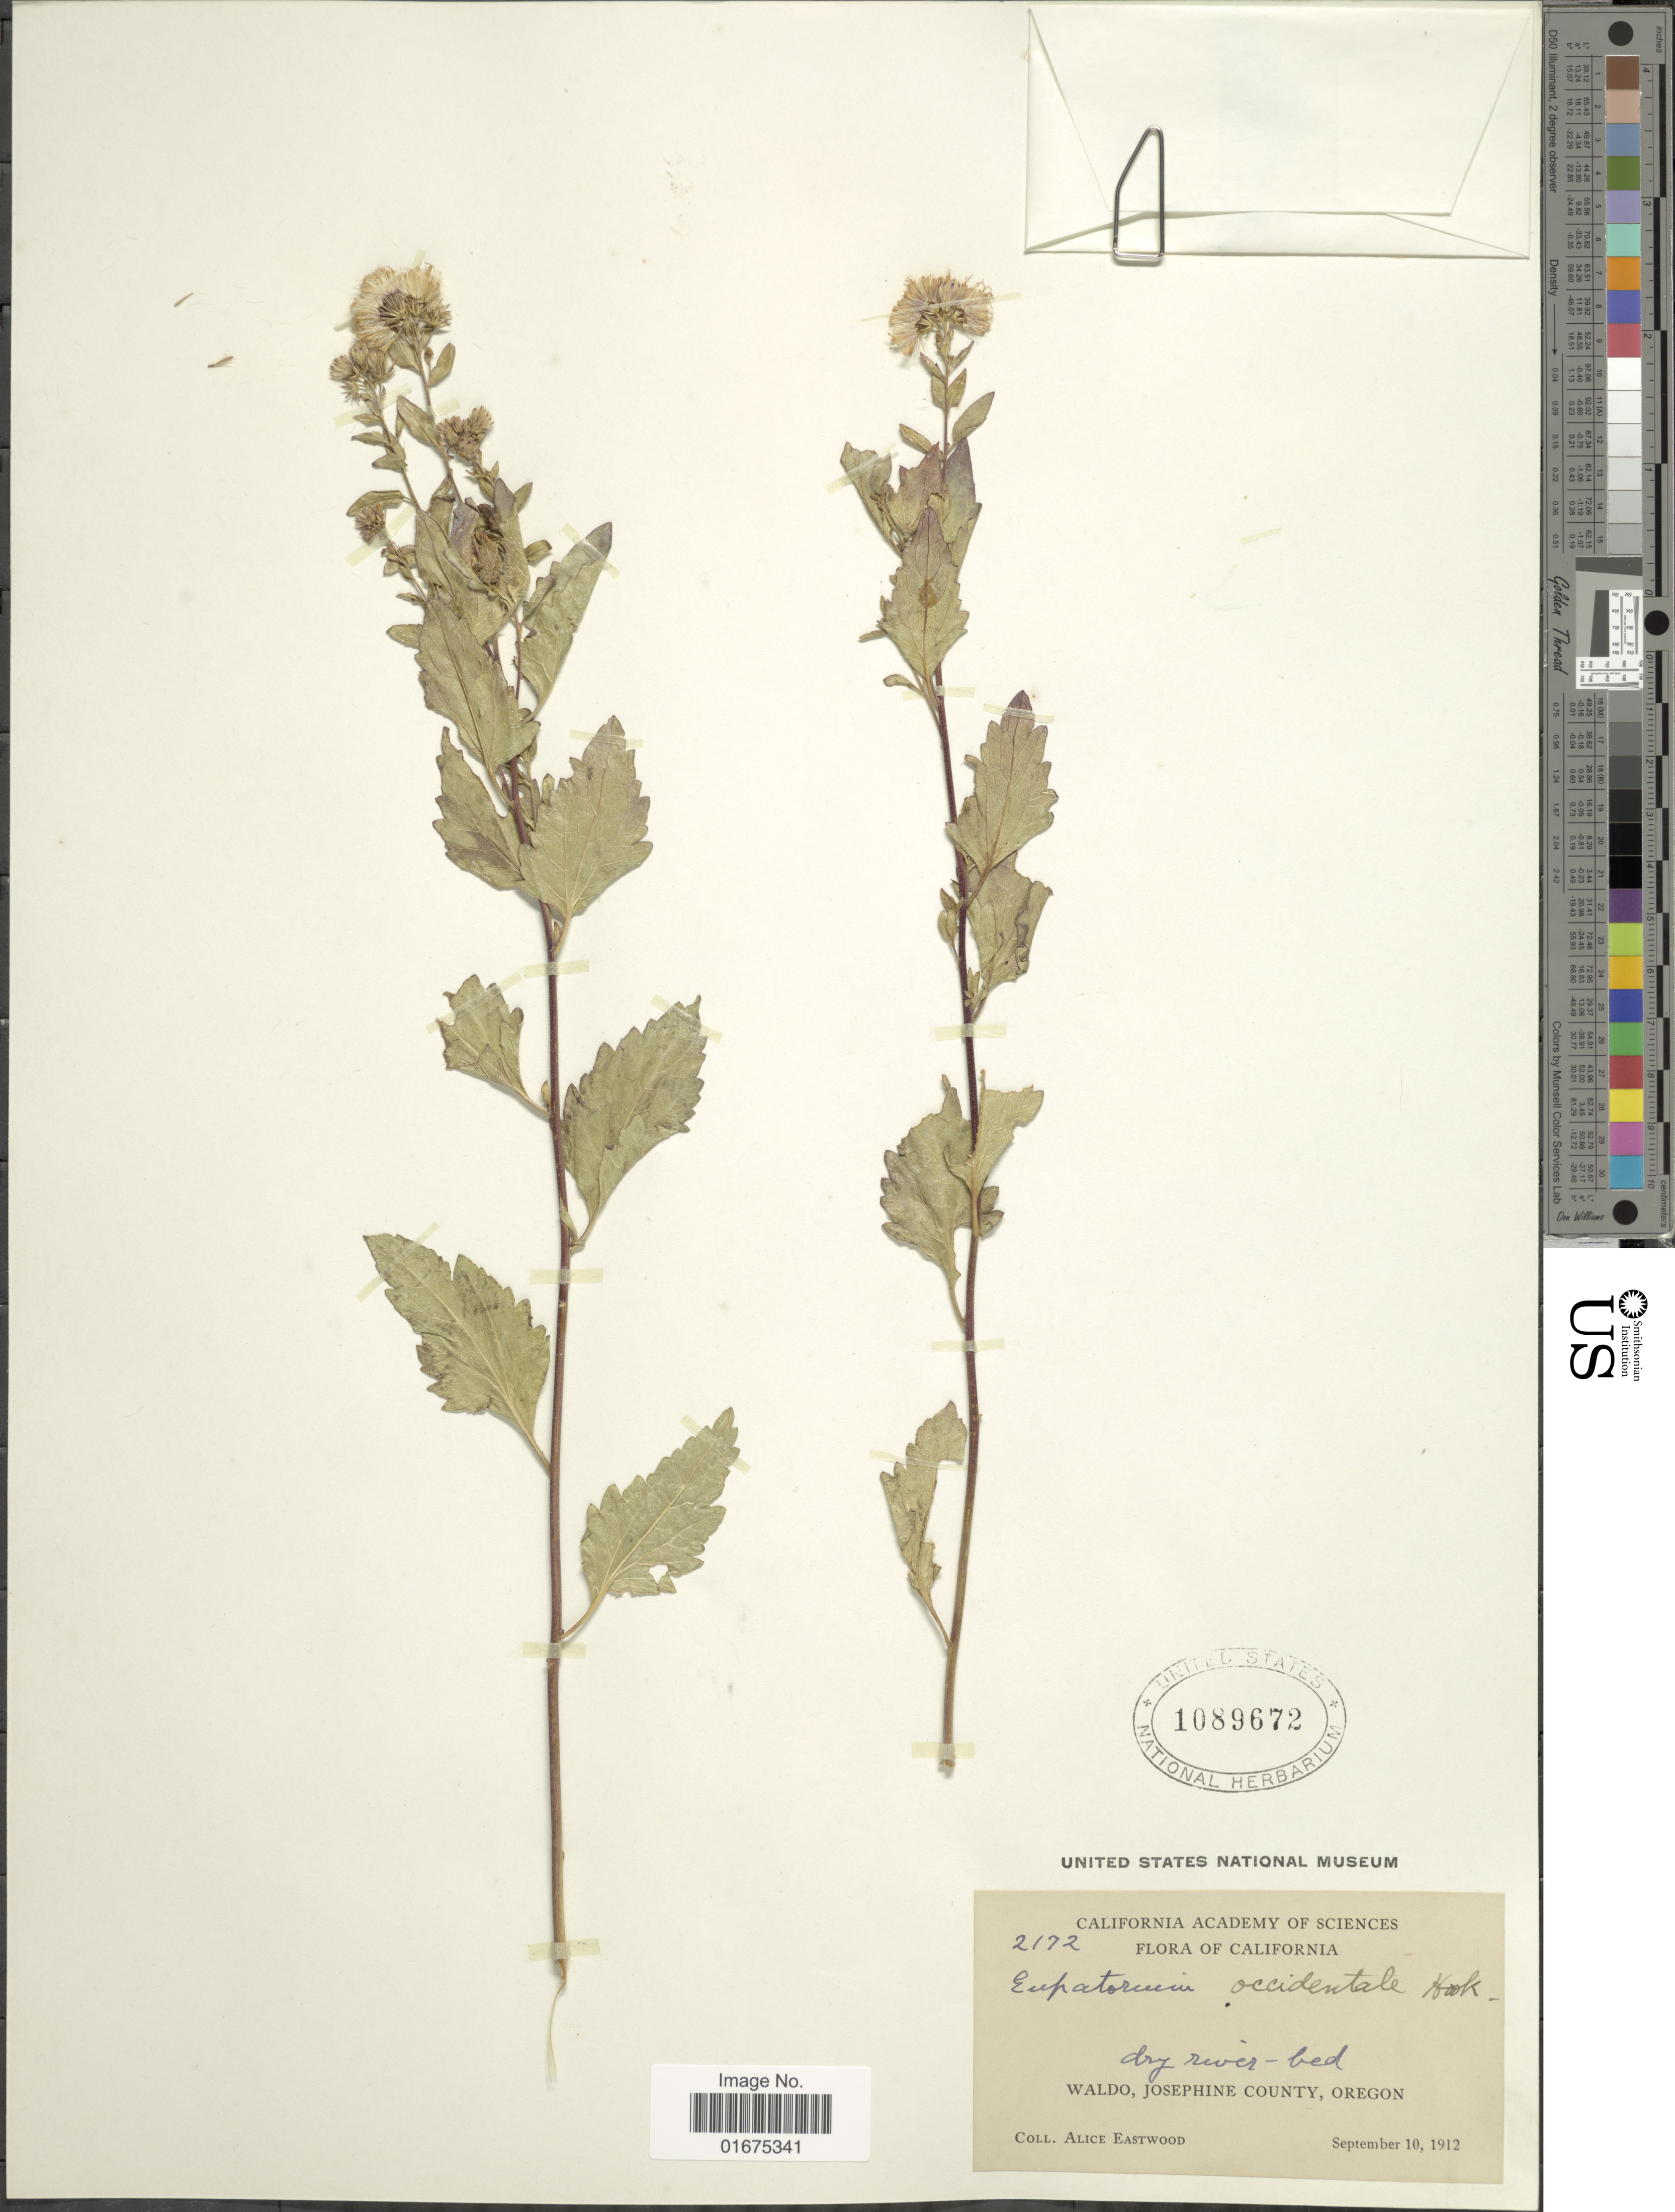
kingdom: Plantae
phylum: Tracheophyta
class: Magnoliopsida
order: Asterales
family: Asteraceae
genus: Ageratina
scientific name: Ageratina occidentalis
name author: (Hook.) R.M. King & H. Rob.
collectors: A. Eastwood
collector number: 2172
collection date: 1912-09-10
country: United States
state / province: Oregon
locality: California, Waldo, Josephine County, Oregon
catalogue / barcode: US 1089672